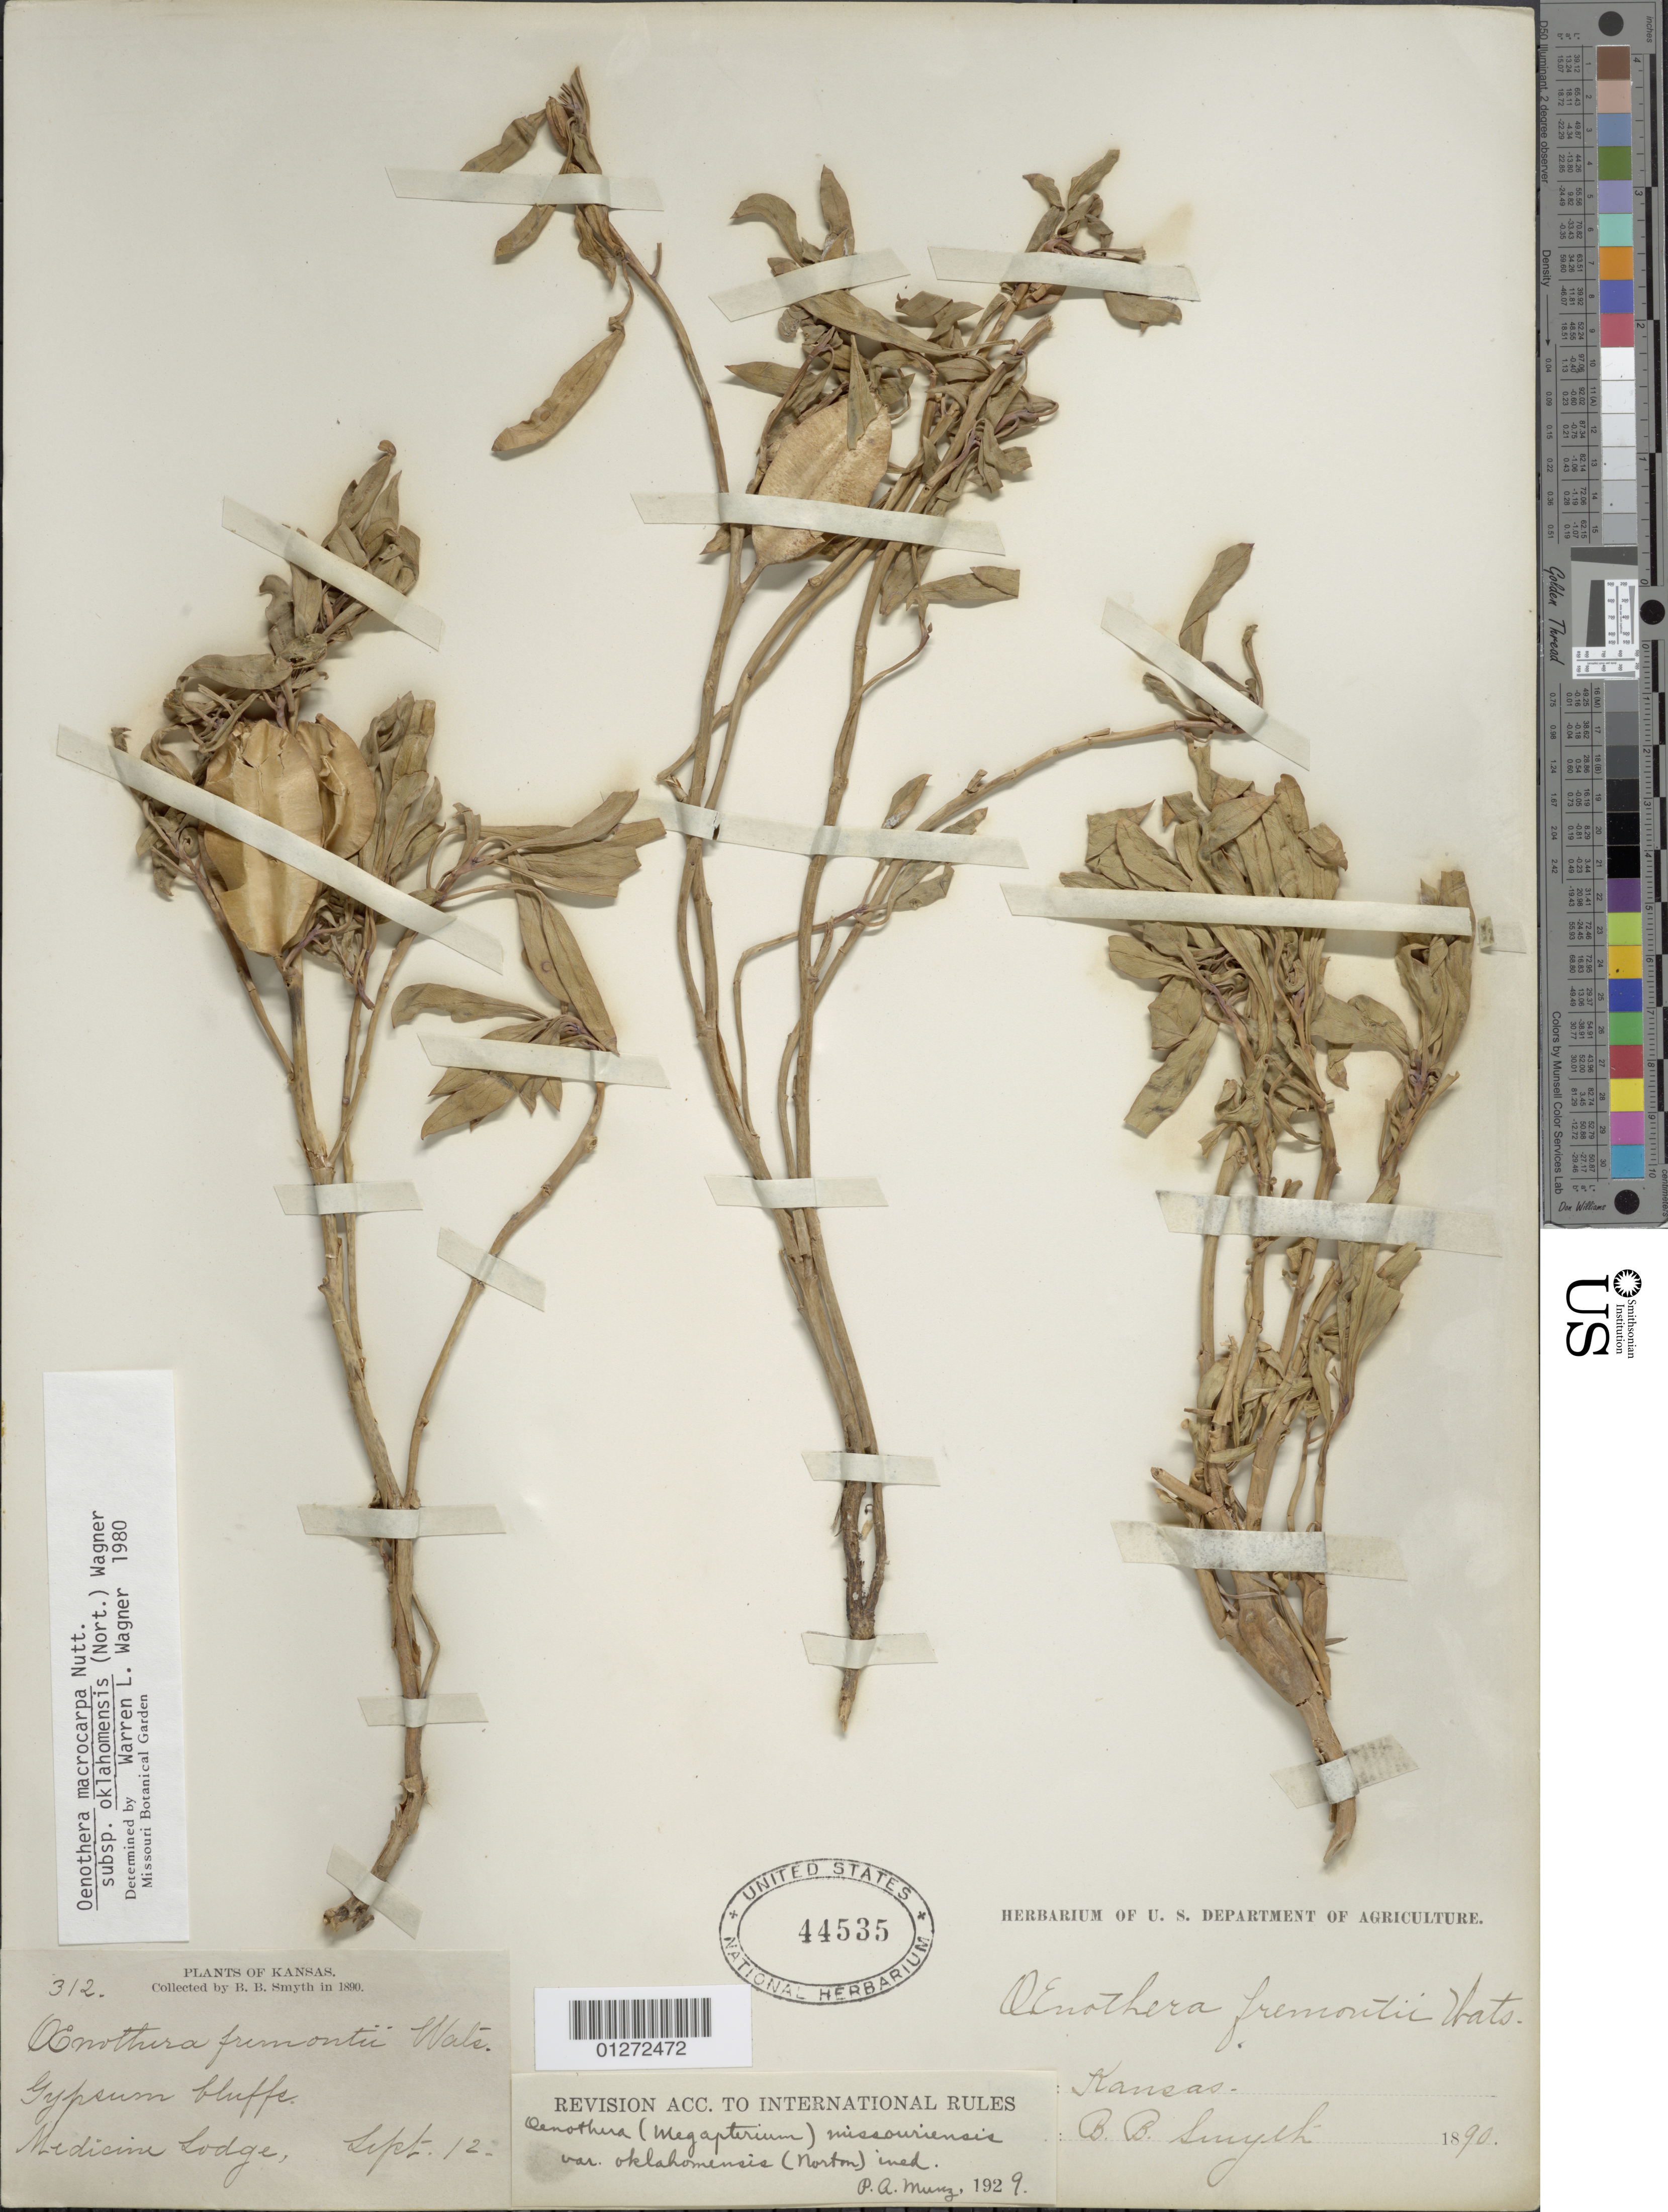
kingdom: Plantae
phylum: Tracheophyta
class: Magnoliopsida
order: Myrtales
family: Onagraceae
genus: Oenothera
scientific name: Oenothera macrocarpa subsp. oklahomensis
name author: (Norton) W.L. Wagner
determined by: Wagner, W. L., (BOT), Smithsonian Institution - National Museum of Natural History (UNITED STATES)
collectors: B. Smyth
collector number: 312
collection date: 1890-09-12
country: United States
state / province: Kansas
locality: Medicine Lodge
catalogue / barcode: US 44535